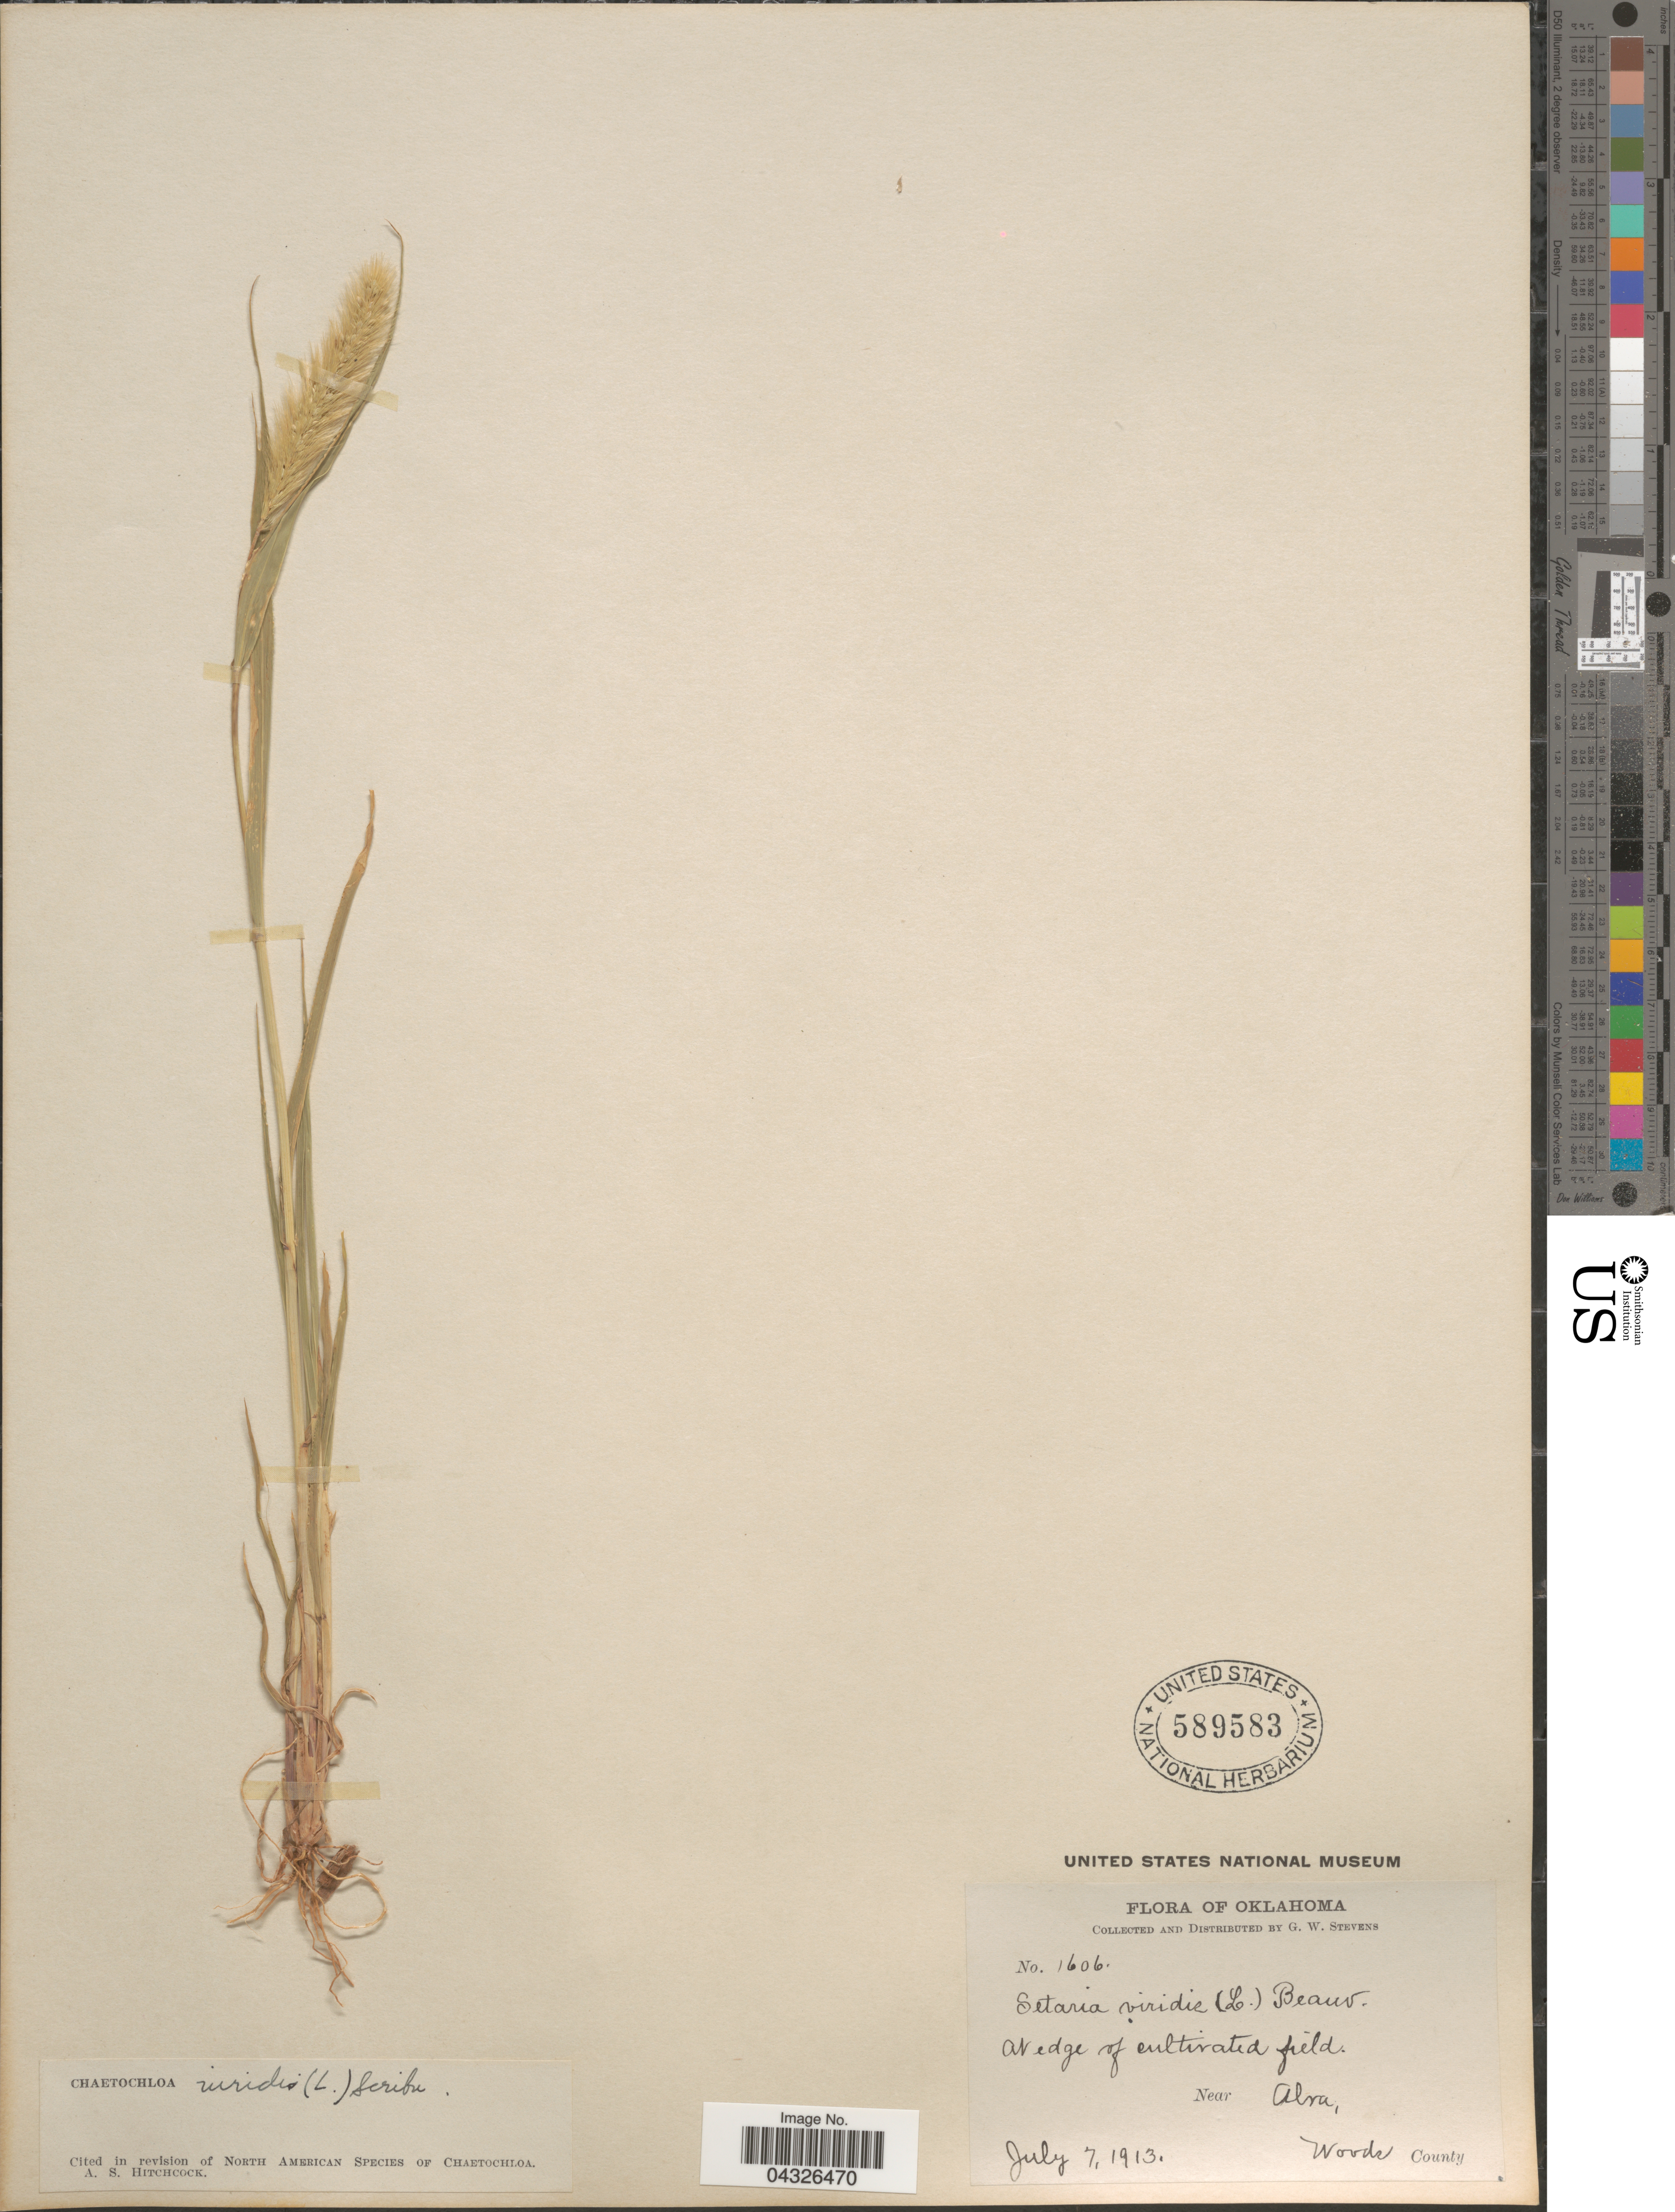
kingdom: Plantae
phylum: Tracheophyta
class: Liliopsida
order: Poales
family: Poaceae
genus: Setaria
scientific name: Setaria viridis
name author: (L.) P. Beauv.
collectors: G. W. Stevens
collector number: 1606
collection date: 1913-07-07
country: United States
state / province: Oklahoma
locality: At edge of cultivated field. Near Alra, Woods County.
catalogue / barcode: US 589583